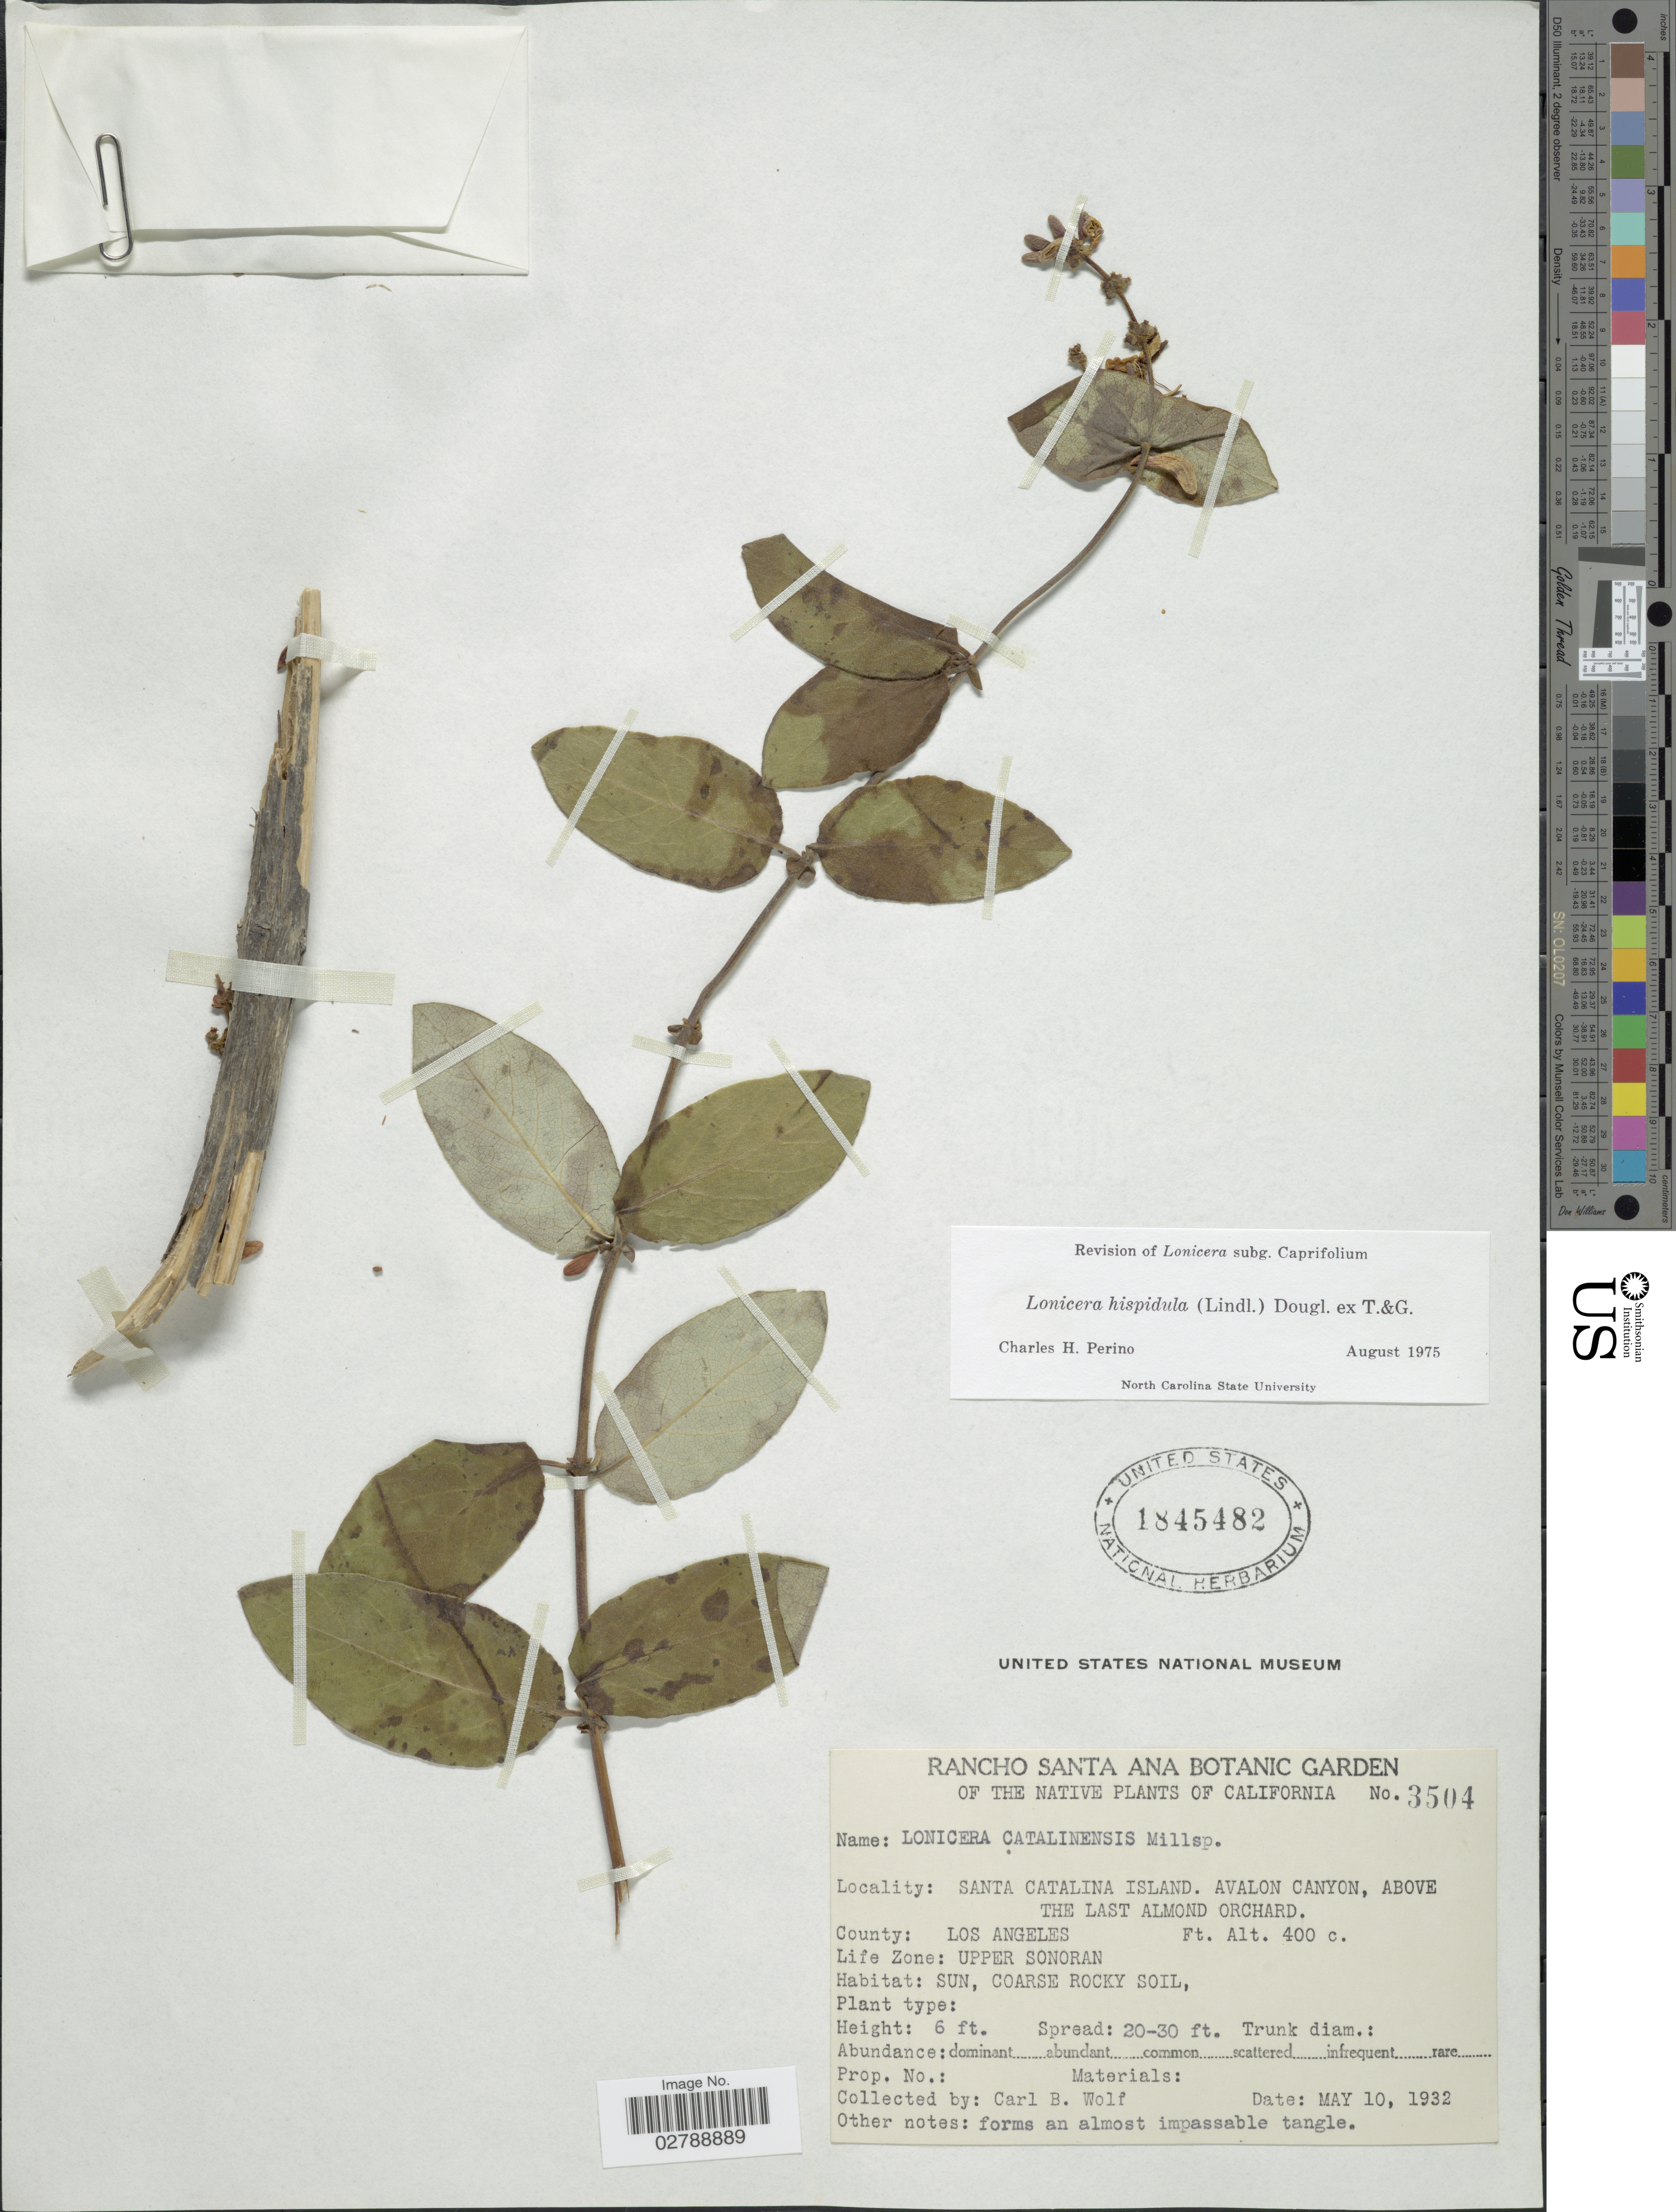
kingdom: Plantae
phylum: Tracheophyta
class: Magnoliopsida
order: Dipsacales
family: Caprifoliaceae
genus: Lonicera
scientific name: Lonicera catalinensis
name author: Millsp.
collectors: C. B. Wolf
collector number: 3504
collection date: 1932-05-10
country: United States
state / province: California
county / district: Los Angeles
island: Santa Catalina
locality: Santa Catalina Island. Avalon Canyon, Above the last Almond Orchard. County: Los Angeles. Upper Sonoran.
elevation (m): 122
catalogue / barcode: US 1845482